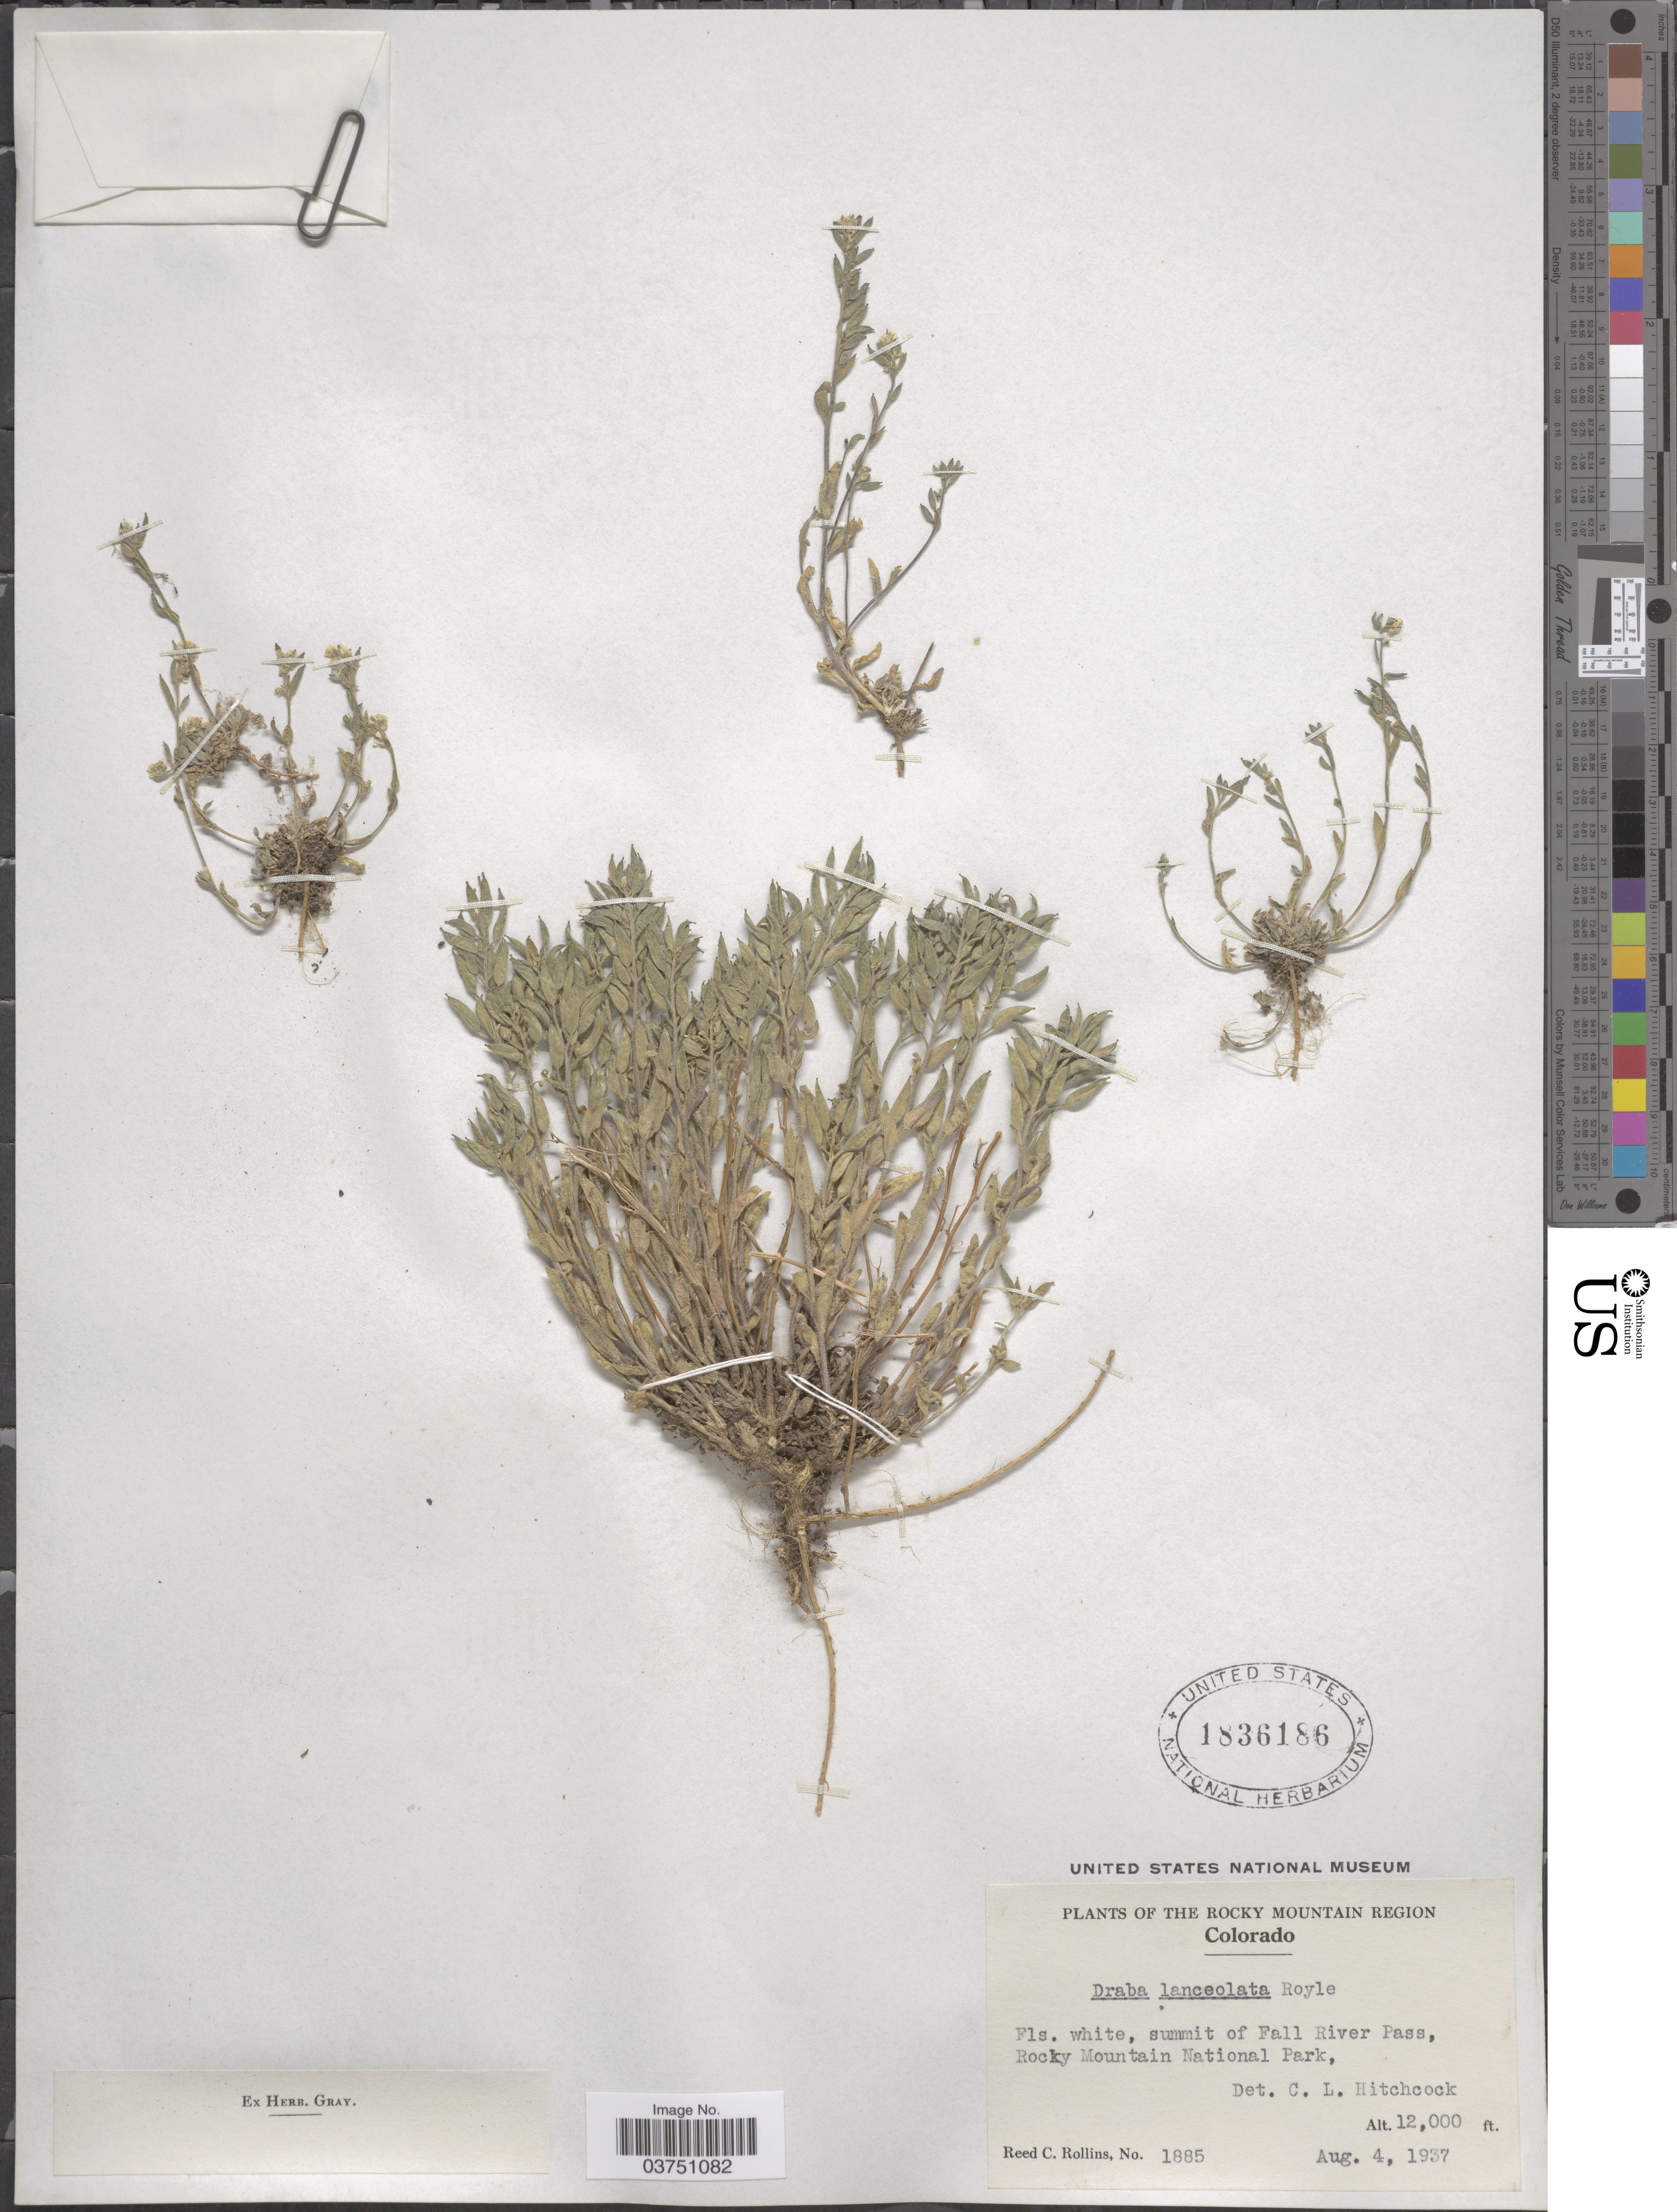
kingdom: Plantae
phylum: Tracheophyta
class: Magnoliopsida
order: Brassicales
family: Brassicaceae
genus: Draba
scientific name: Draba cana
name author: Rydb.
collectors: R. C. Rollins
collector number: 1885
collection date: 1937-08-04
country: United States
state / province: Colorado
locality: The Rocky Mountain Region. Summit of Fall River Pass, Rocky Mountain National Park.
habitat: summit of river pass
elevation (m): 3658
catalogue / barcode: US 1836186